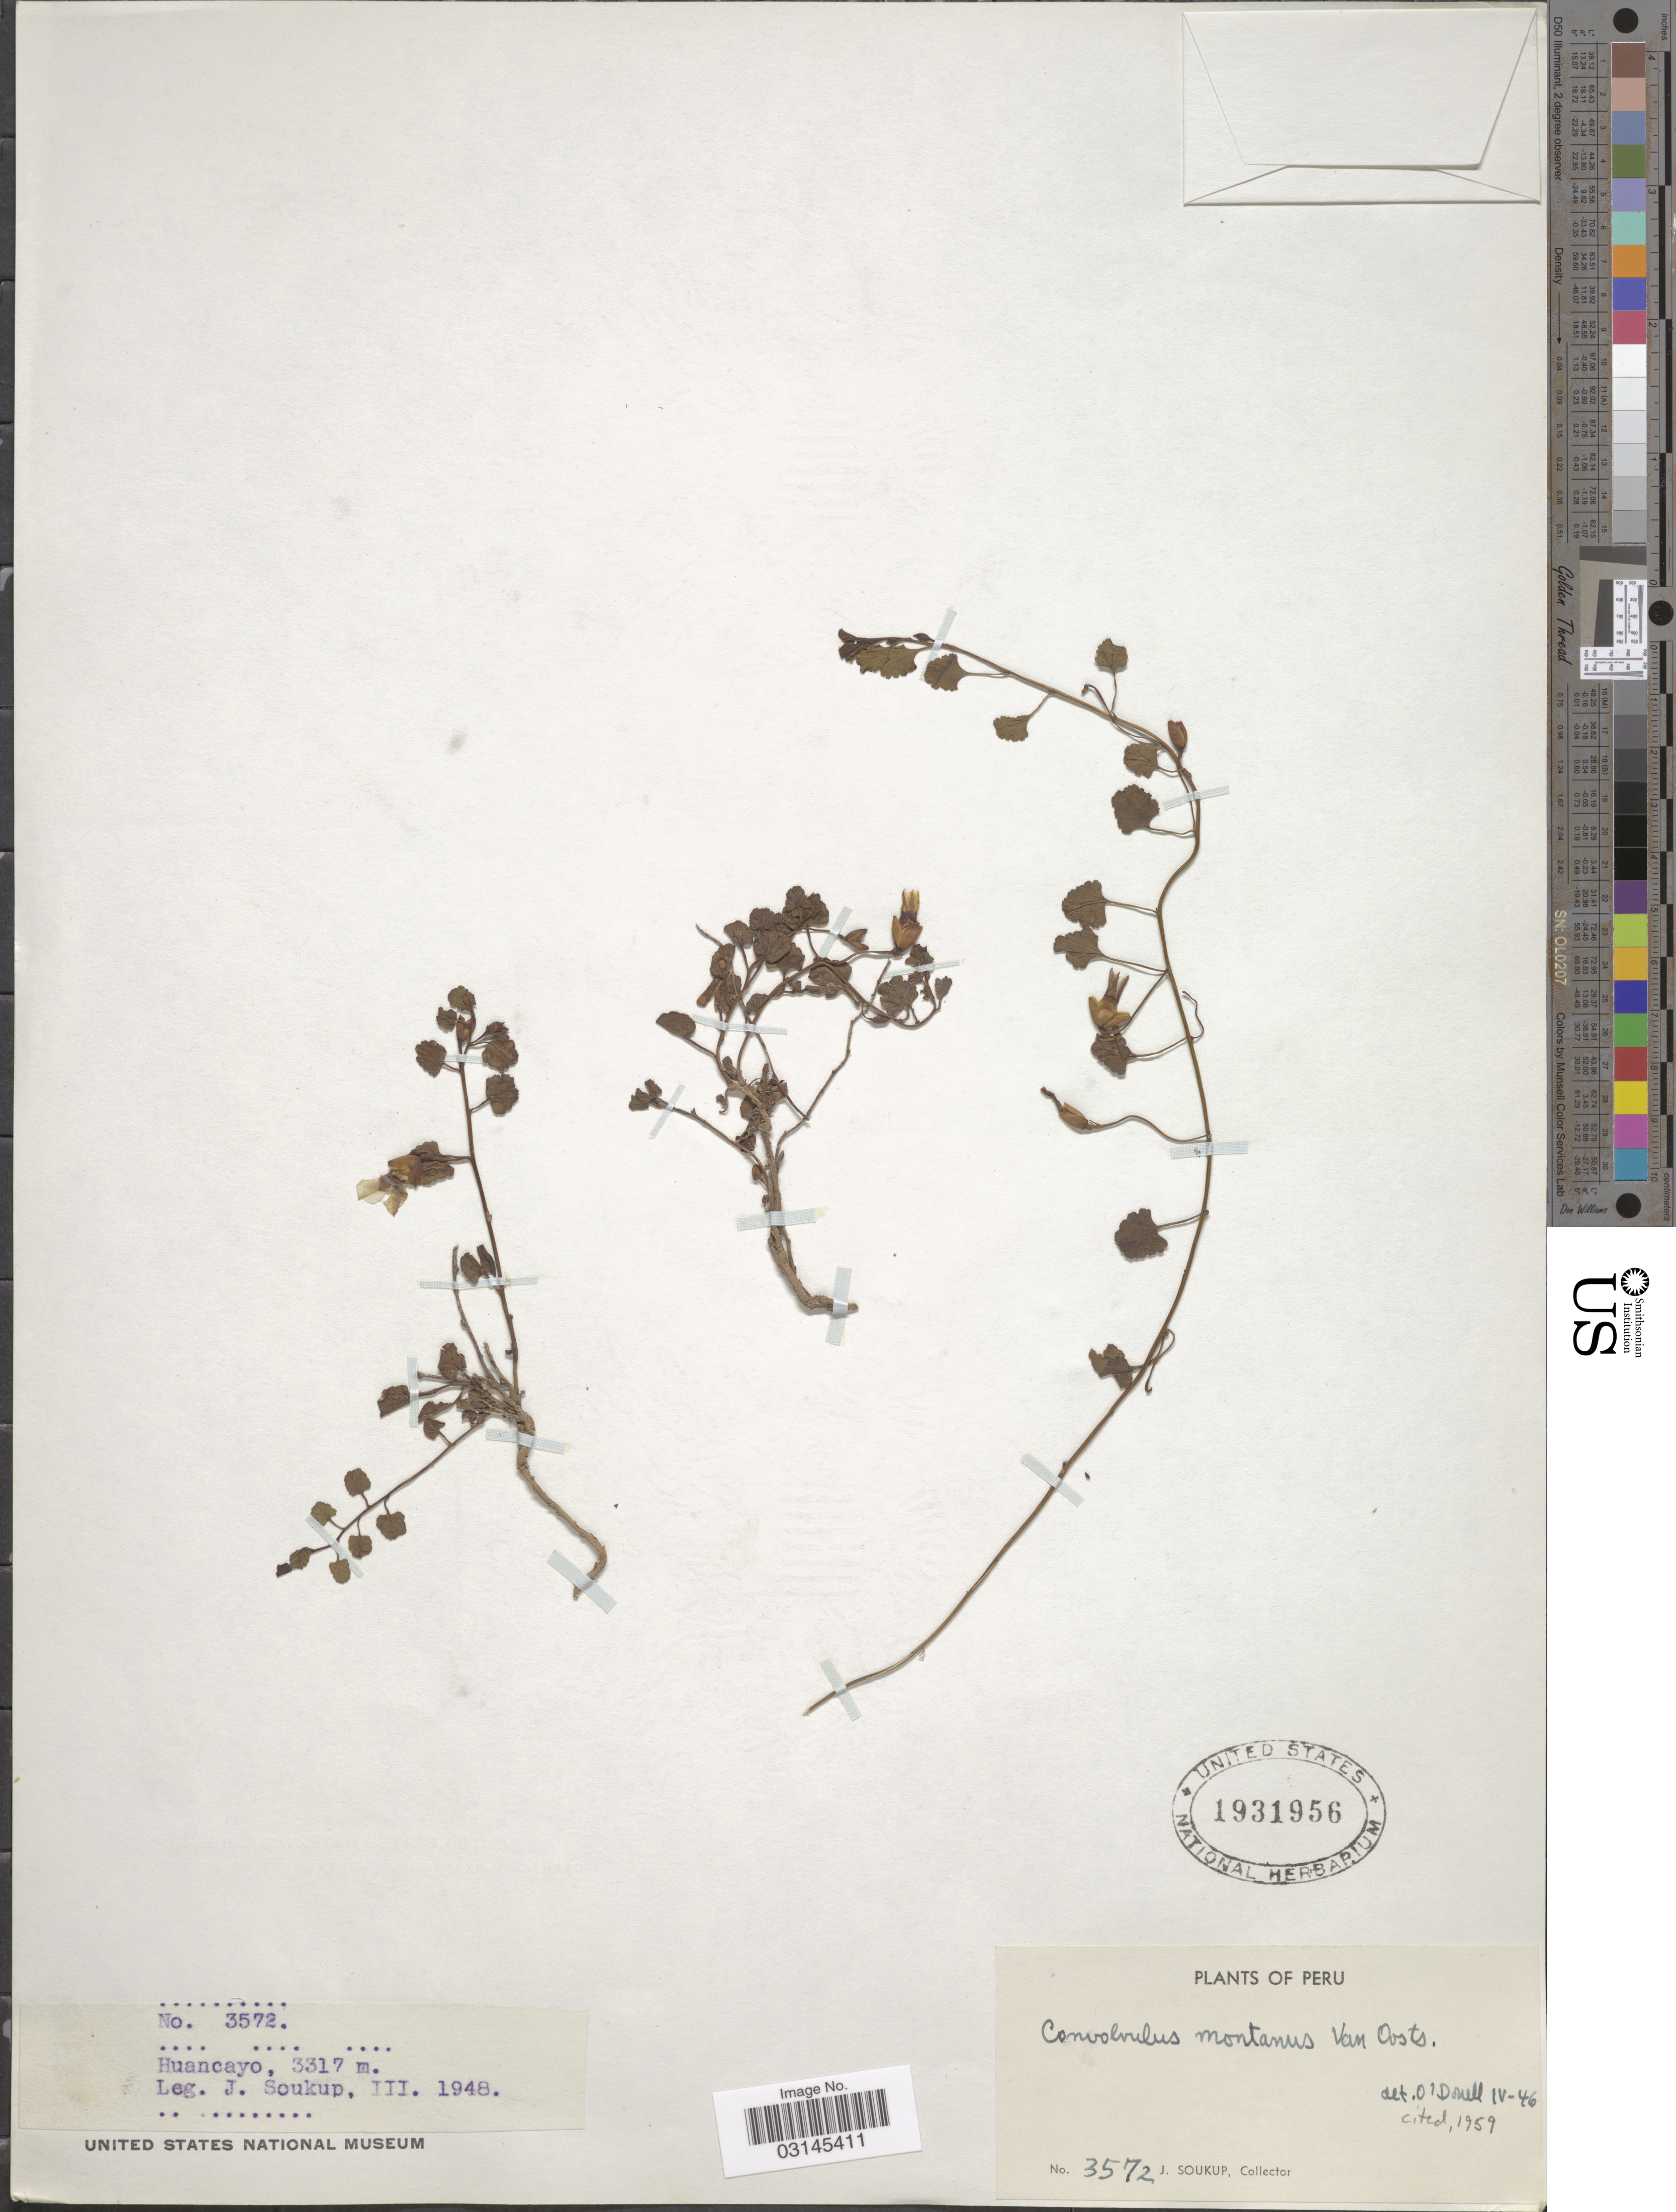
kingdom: Plantae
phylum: Tracheophyta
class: Magnoliopsida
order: Solanales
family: Convolvulaceae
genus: Convolvulus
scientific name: Convolvulus montanus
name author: Ooststr.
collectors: J. Soukup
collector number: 3572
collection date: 1948-03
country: Peru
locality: Huancayo.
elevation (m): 3317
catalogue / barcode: US 1931956